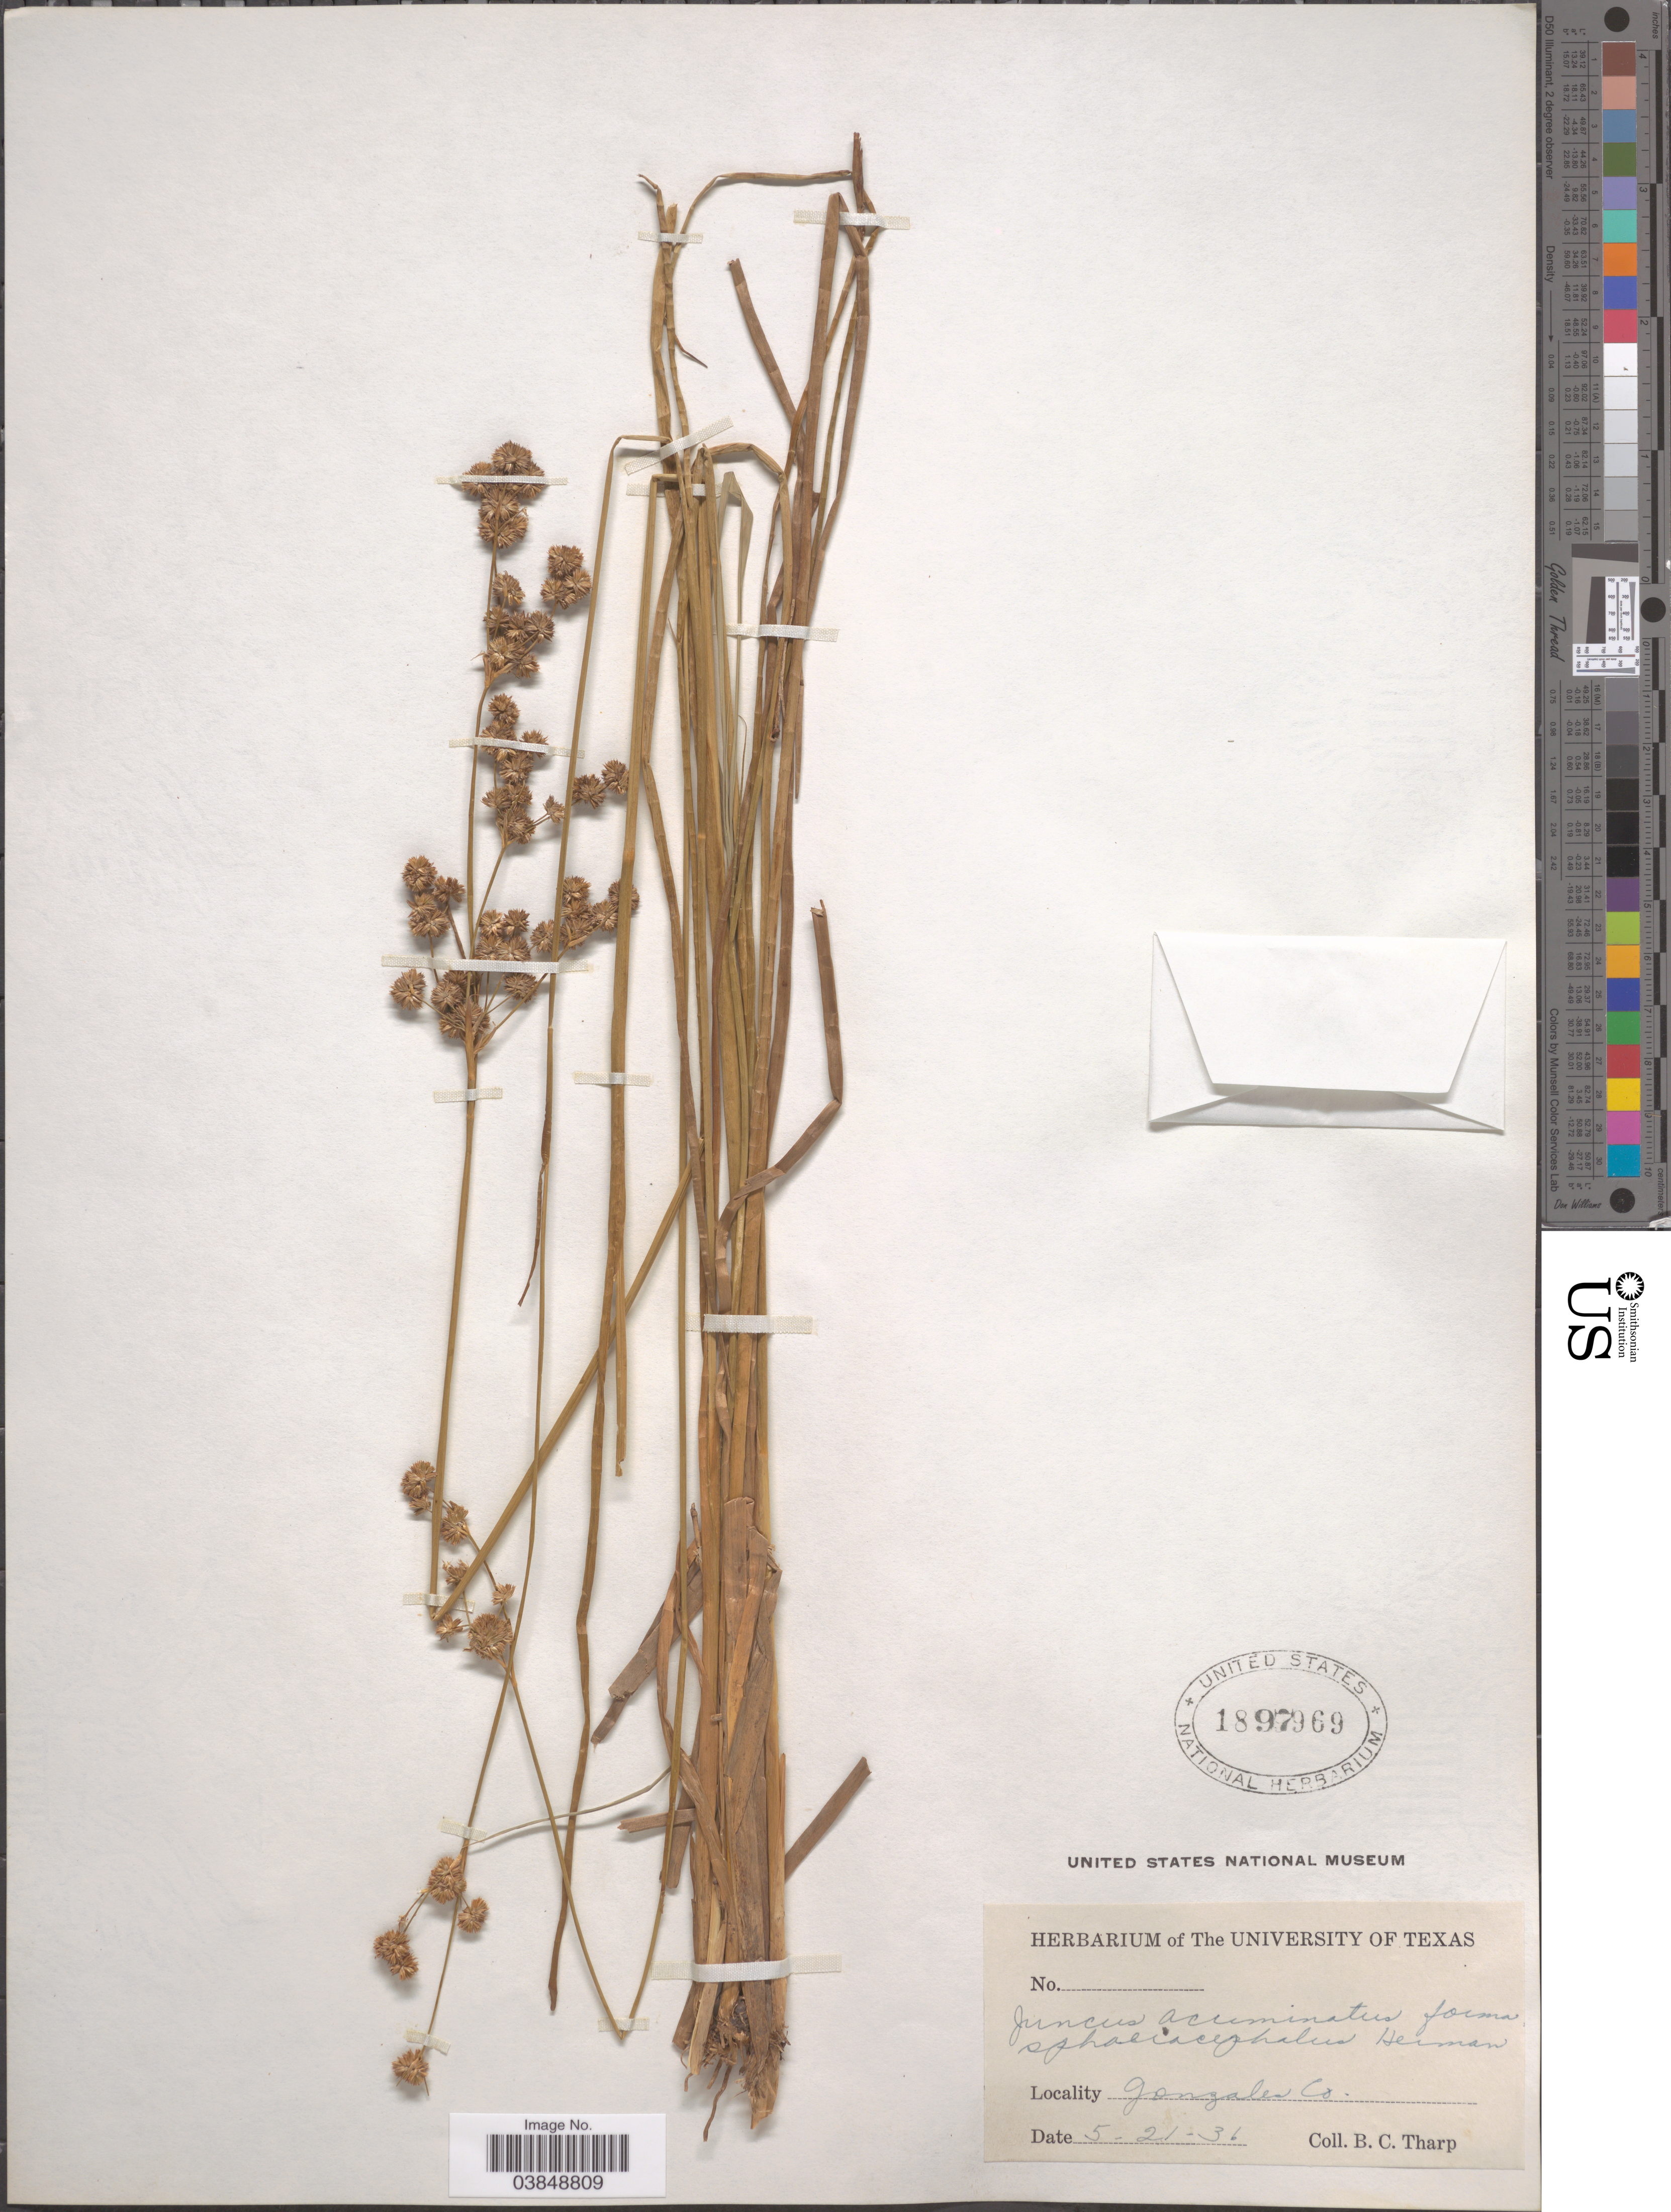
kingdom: Plantae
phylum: Tracheophyta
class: Liliopsida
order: Poales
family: Juncaceae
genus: Juncus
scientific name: Juncus acuminatus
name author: Michx.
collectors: B. C. Tharp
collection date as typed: Transcribed d/m/y: 21/5/31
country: United States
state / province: Texas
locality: Gonzales Co.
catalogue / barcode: US 1897969